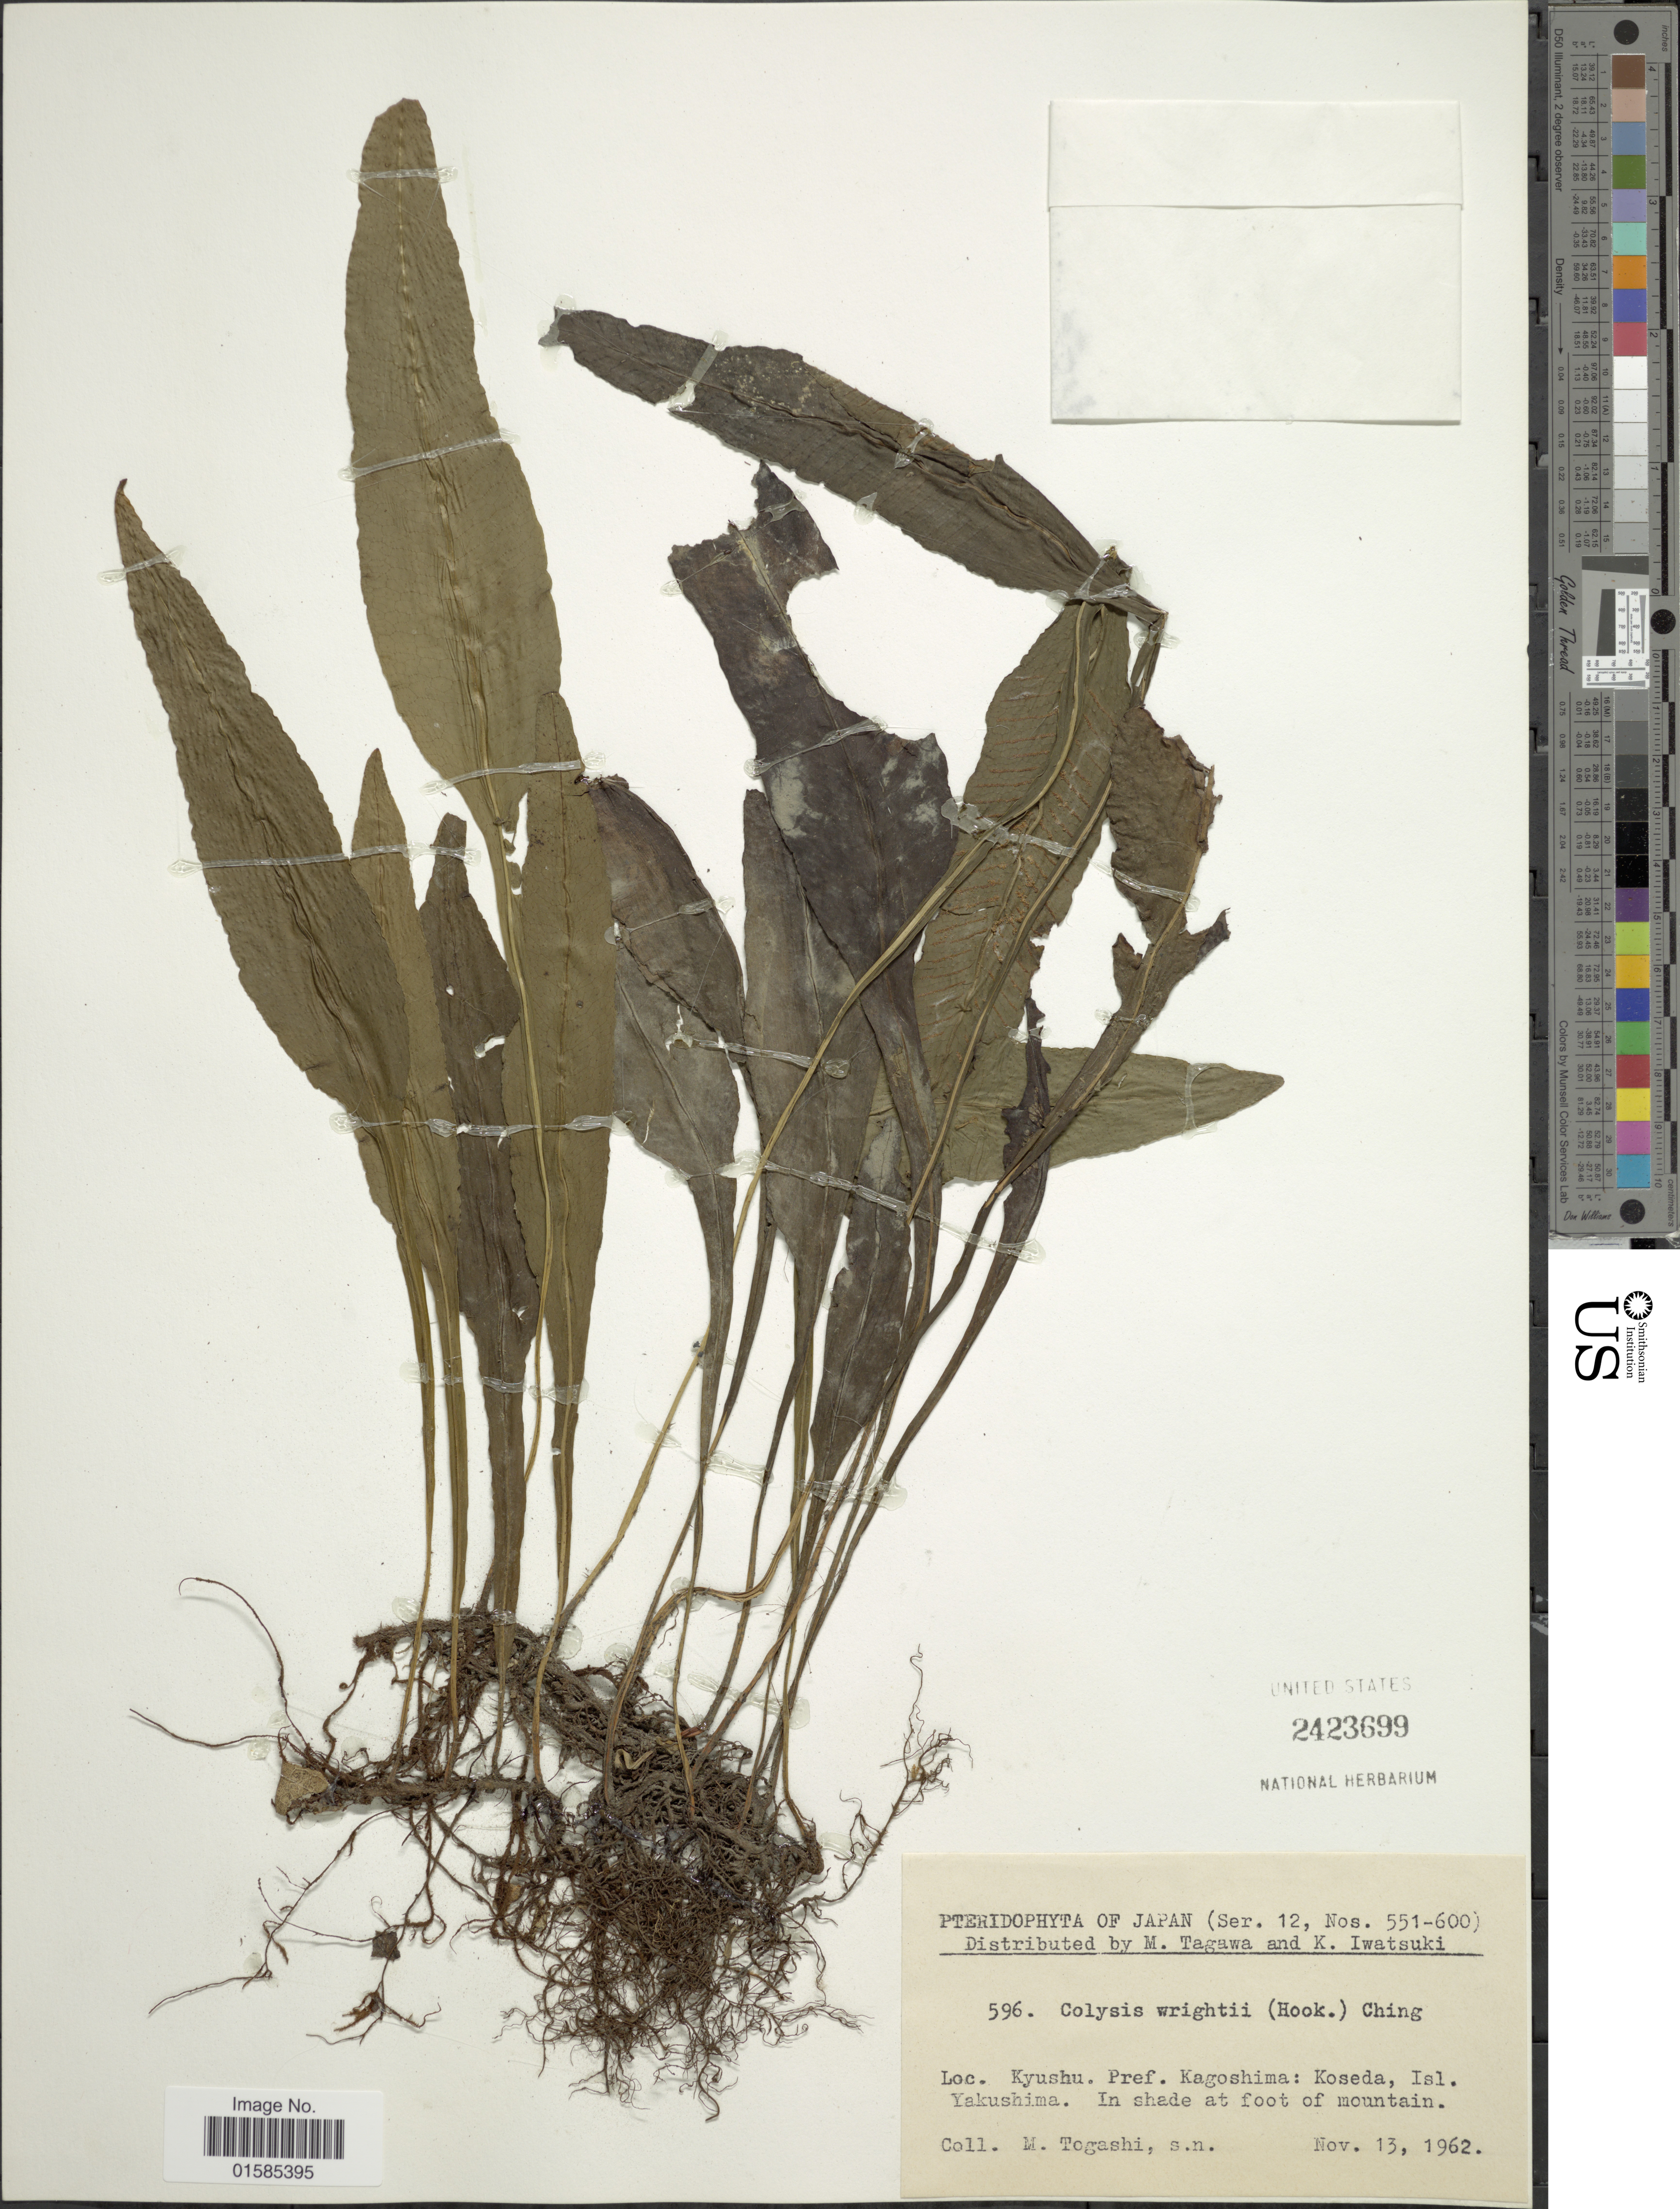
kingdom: Plantae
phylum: Tracheophyta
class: Polypodiopsida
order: Polypodiales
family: Polypodiaceae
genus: Leptochilus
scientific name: Leptochilus wrightii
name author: (Hook.) X.C. Zhang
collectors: M. Togashi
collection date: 1962-11-13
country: Japan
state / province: Kagosima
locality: Japan, Kyushu. Pref. Kagoshima: Koseda, Isl. Yakushima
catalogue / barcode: US 2423699